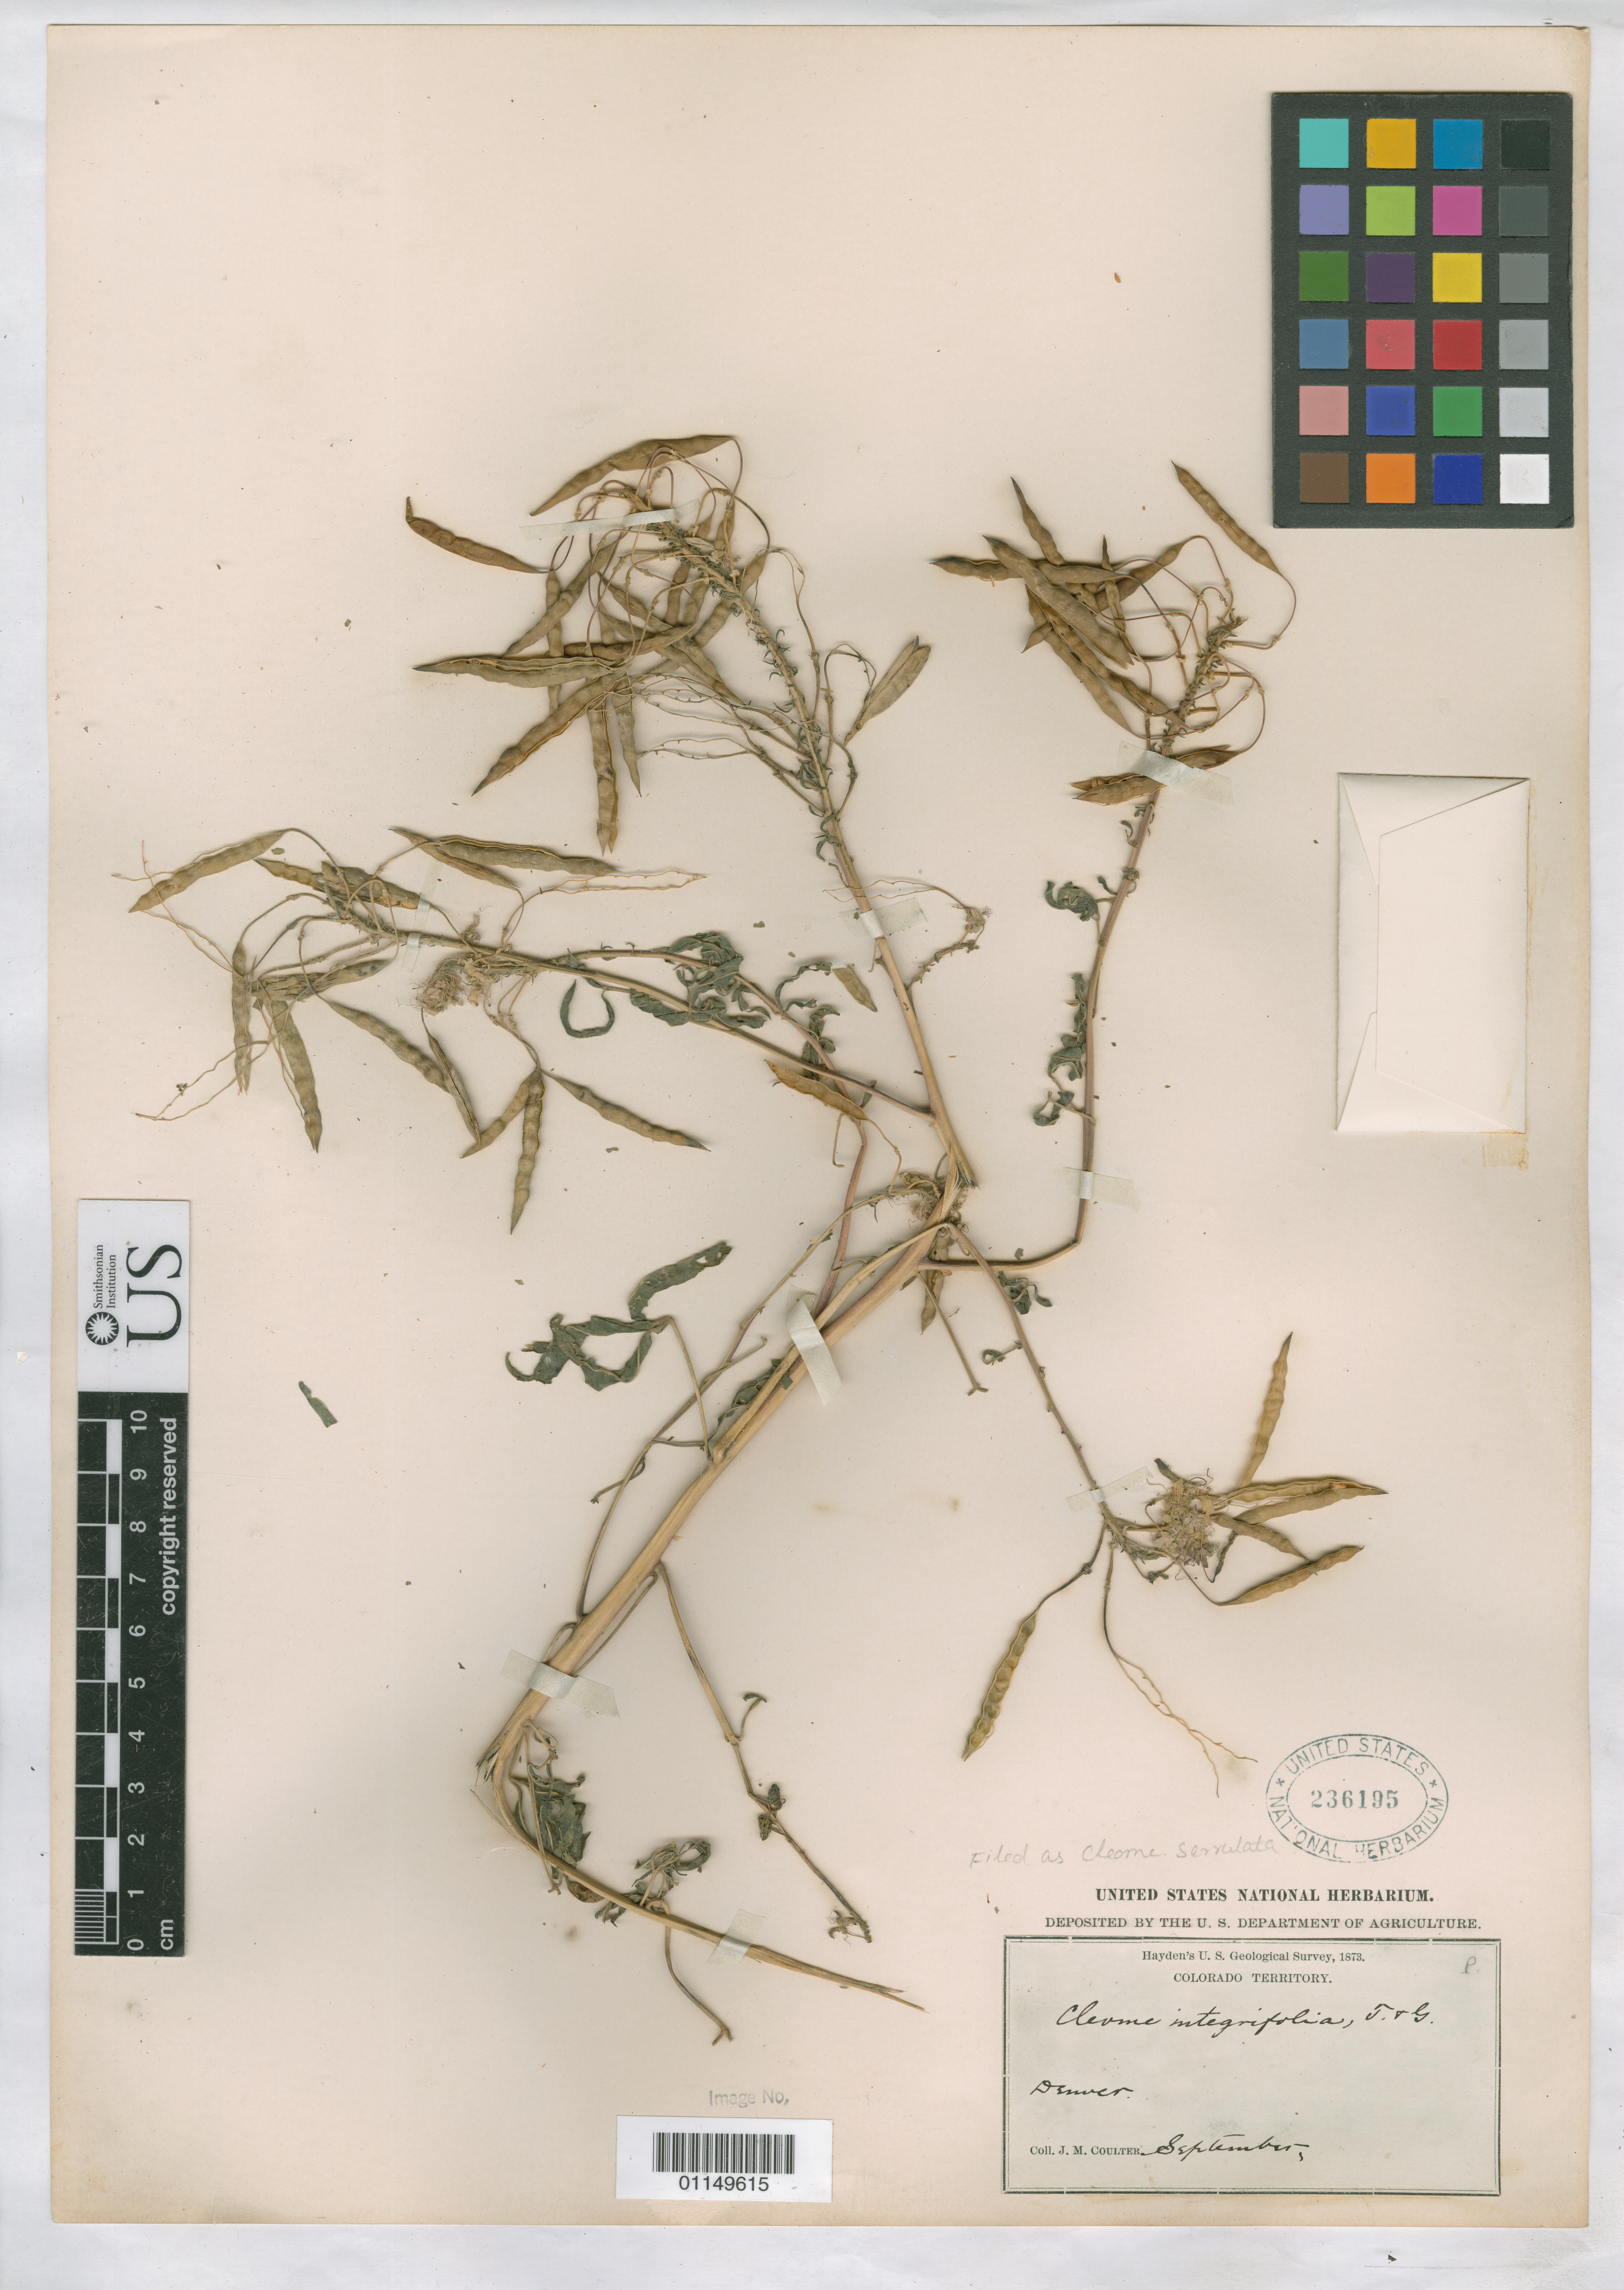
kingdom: Plantae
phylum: Tracheophyta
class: Magnoliopsida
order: Brassicales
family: Cleomaceae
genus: Cleomella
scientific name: Cleomella serrulata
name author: (Pursh) Roalson & J.C. Hall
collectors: J. M. Coulter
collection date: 1873-09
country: United States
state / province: Colorado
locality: Denver, Colorado Territory.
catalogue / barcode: US 236195